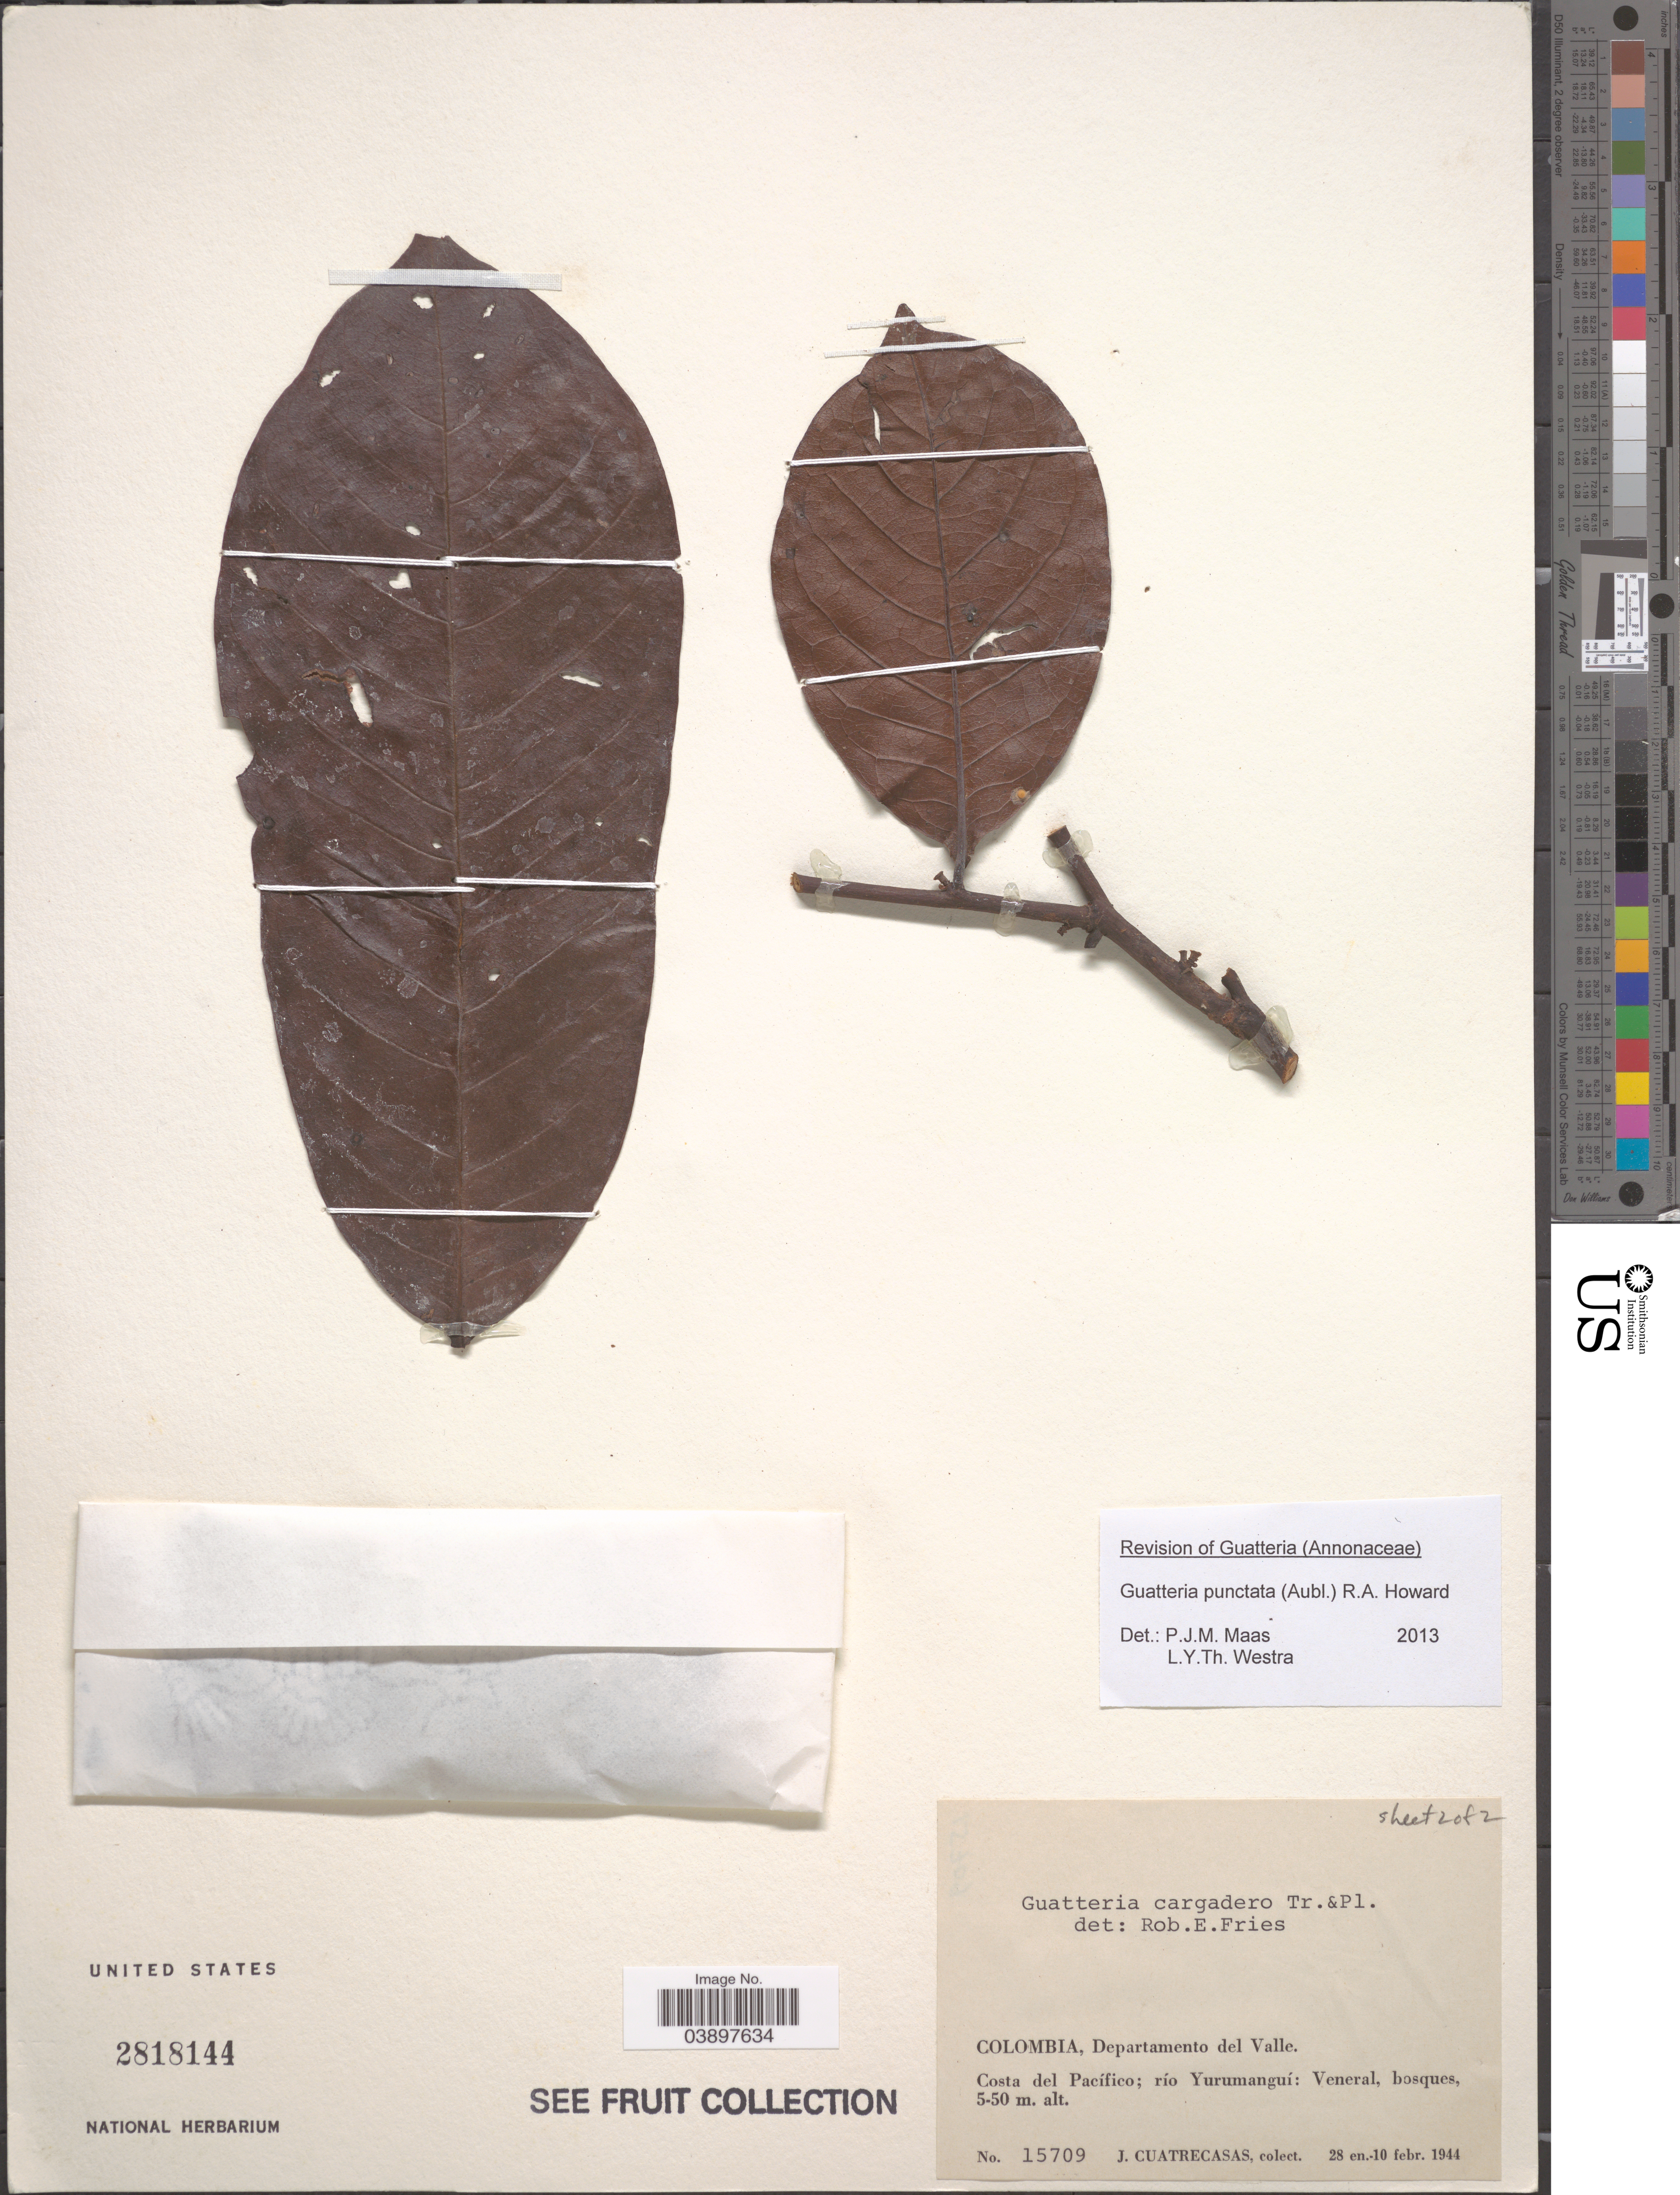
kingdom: Plantae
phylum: Tracheophyta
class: Magnoliopsida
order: Magnoliales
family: Annonaceae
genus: Guatteria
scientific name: Guatteria punctata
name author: (Aubl.) R.A. Howard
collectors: J. Cuatrecasas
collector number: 15709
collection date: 1944-01-28/1944-02-10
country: Colombia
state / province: Valle del Cauca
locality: Departamento del Valle. Costa del Pacífico; río Yurumanguí: Veneral.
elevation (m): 5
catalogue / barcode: US 2818144